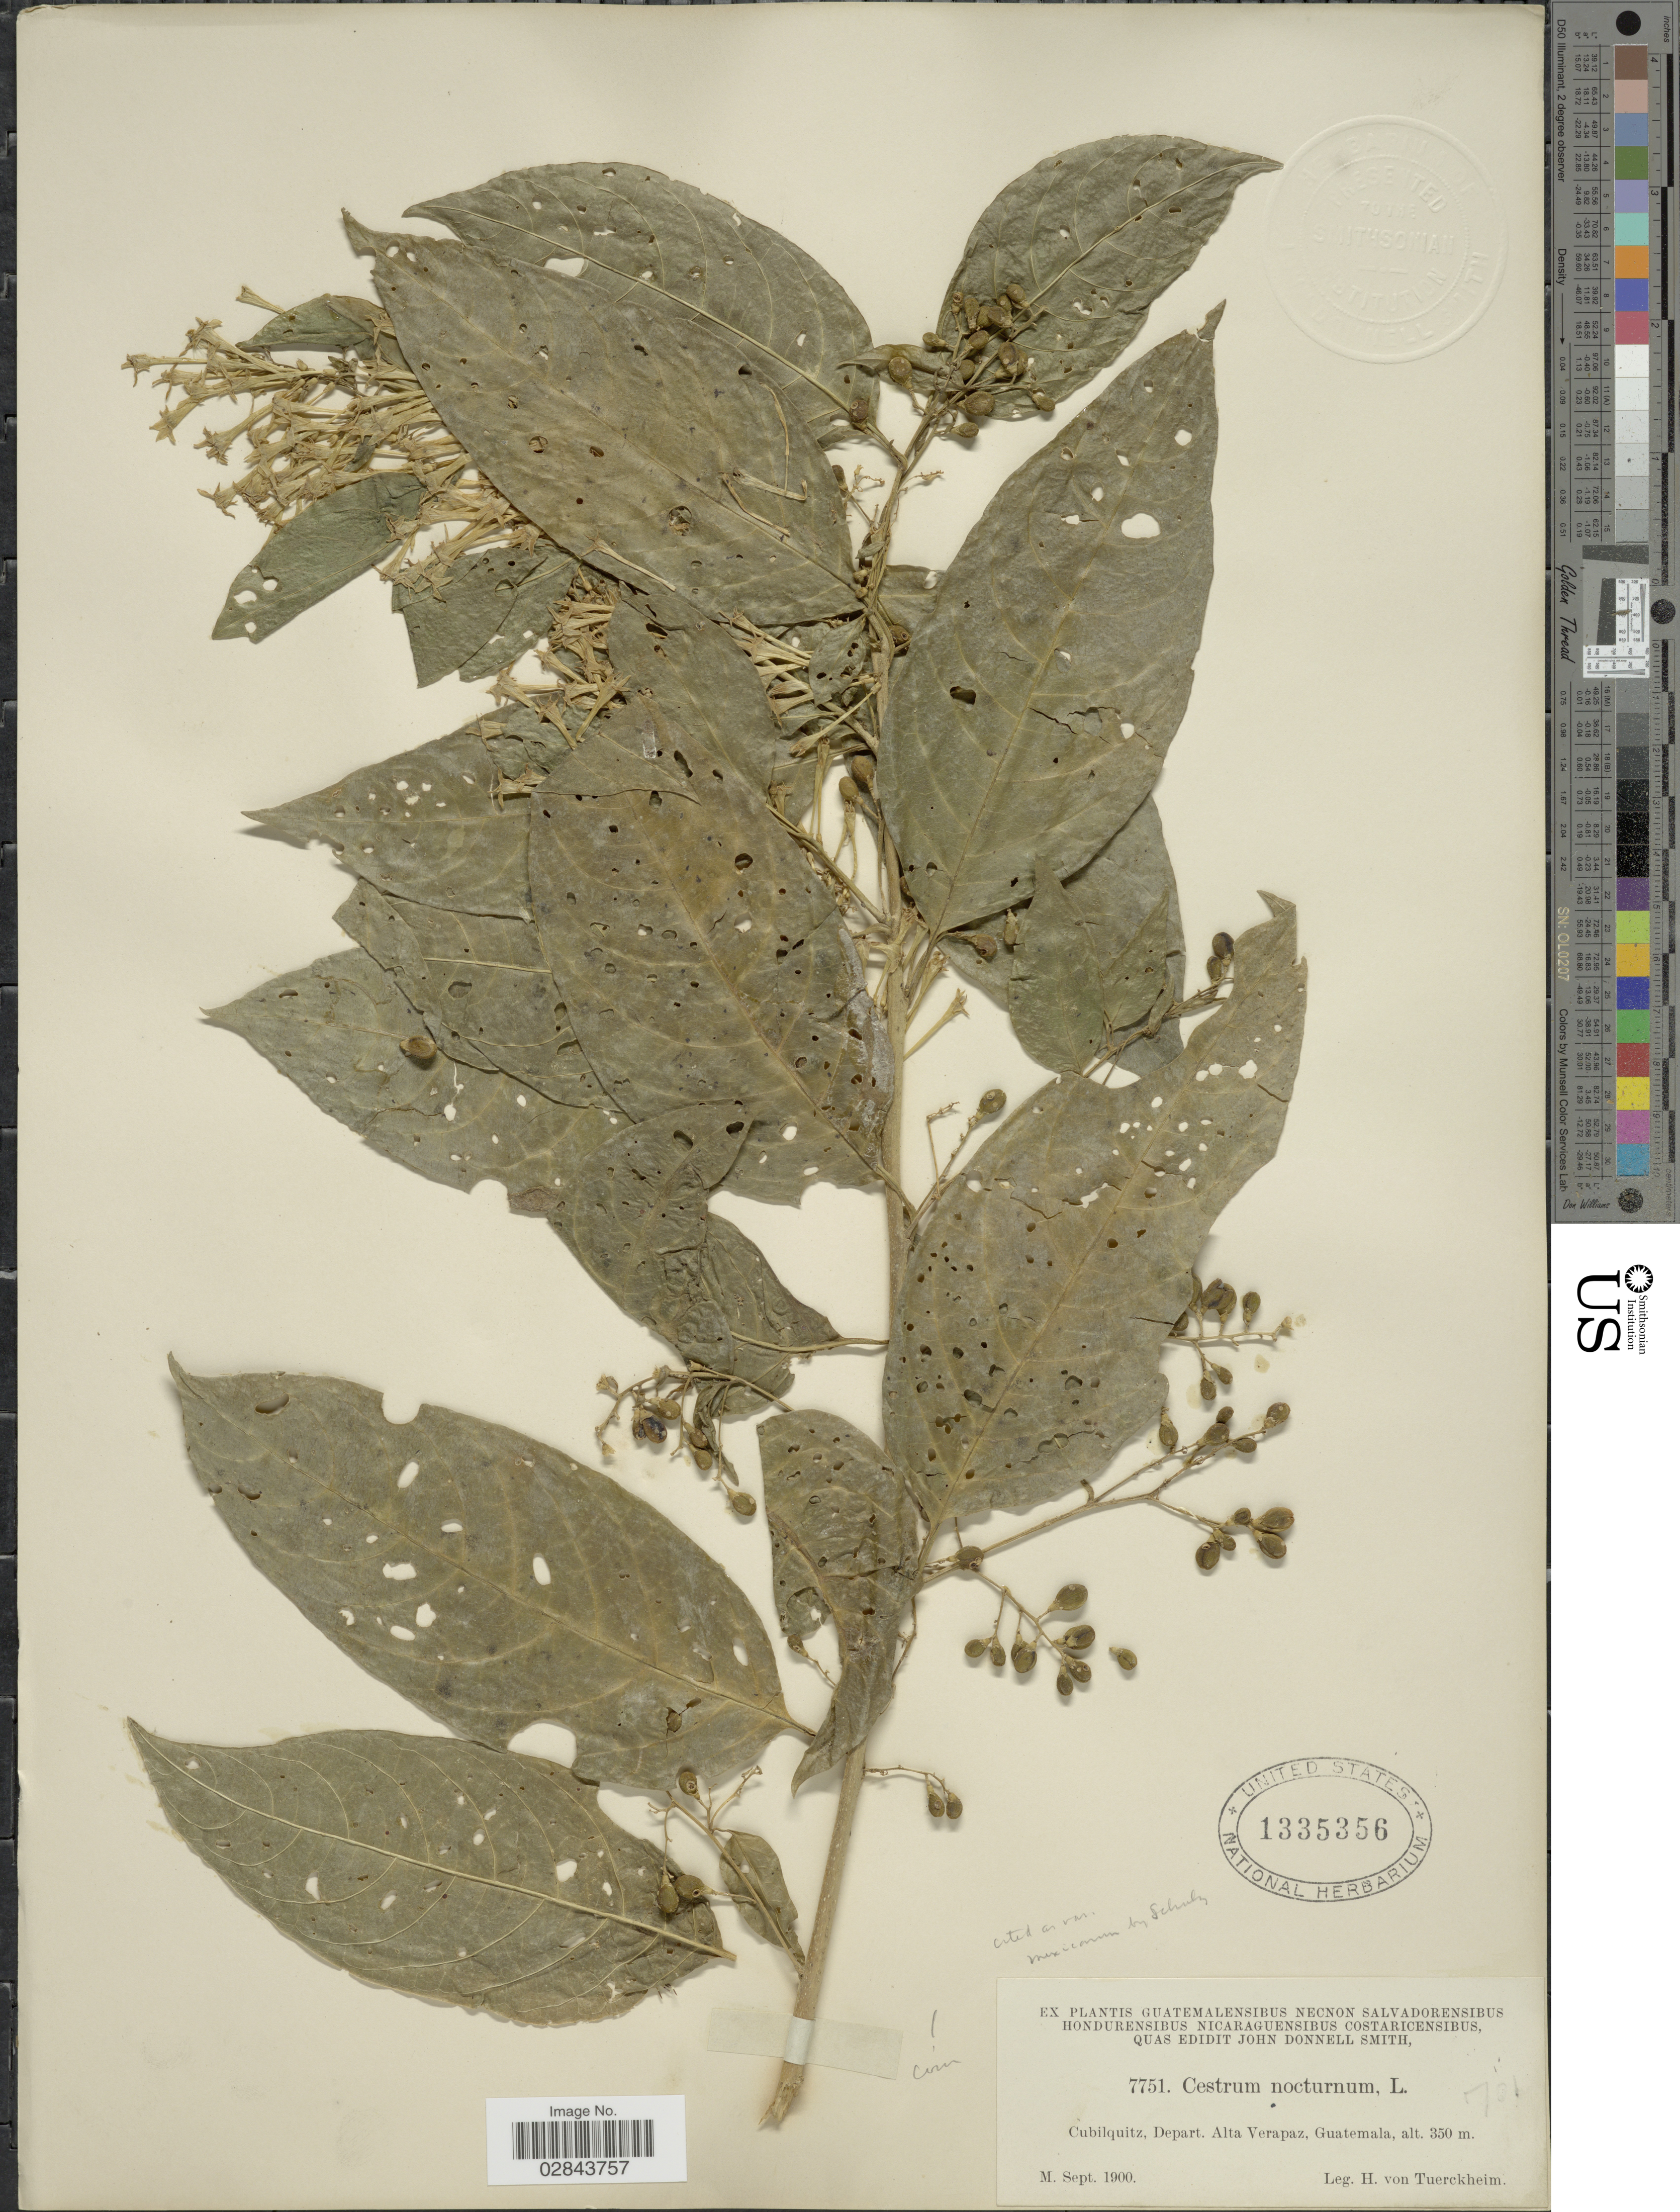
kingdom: Plantae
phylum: Tracheophyta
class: Magnoliopsida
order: Solanales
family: Solanaceae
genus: Cestrum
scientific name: Cestrum nocturnum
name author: L.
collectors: H. von Türckheim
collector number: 7751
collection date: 1900-09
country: Guatemala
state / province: Alta Verapaz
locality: Cubilquitz, Depart. Alta Verapaz.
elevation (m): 350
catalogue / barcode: US 1335356